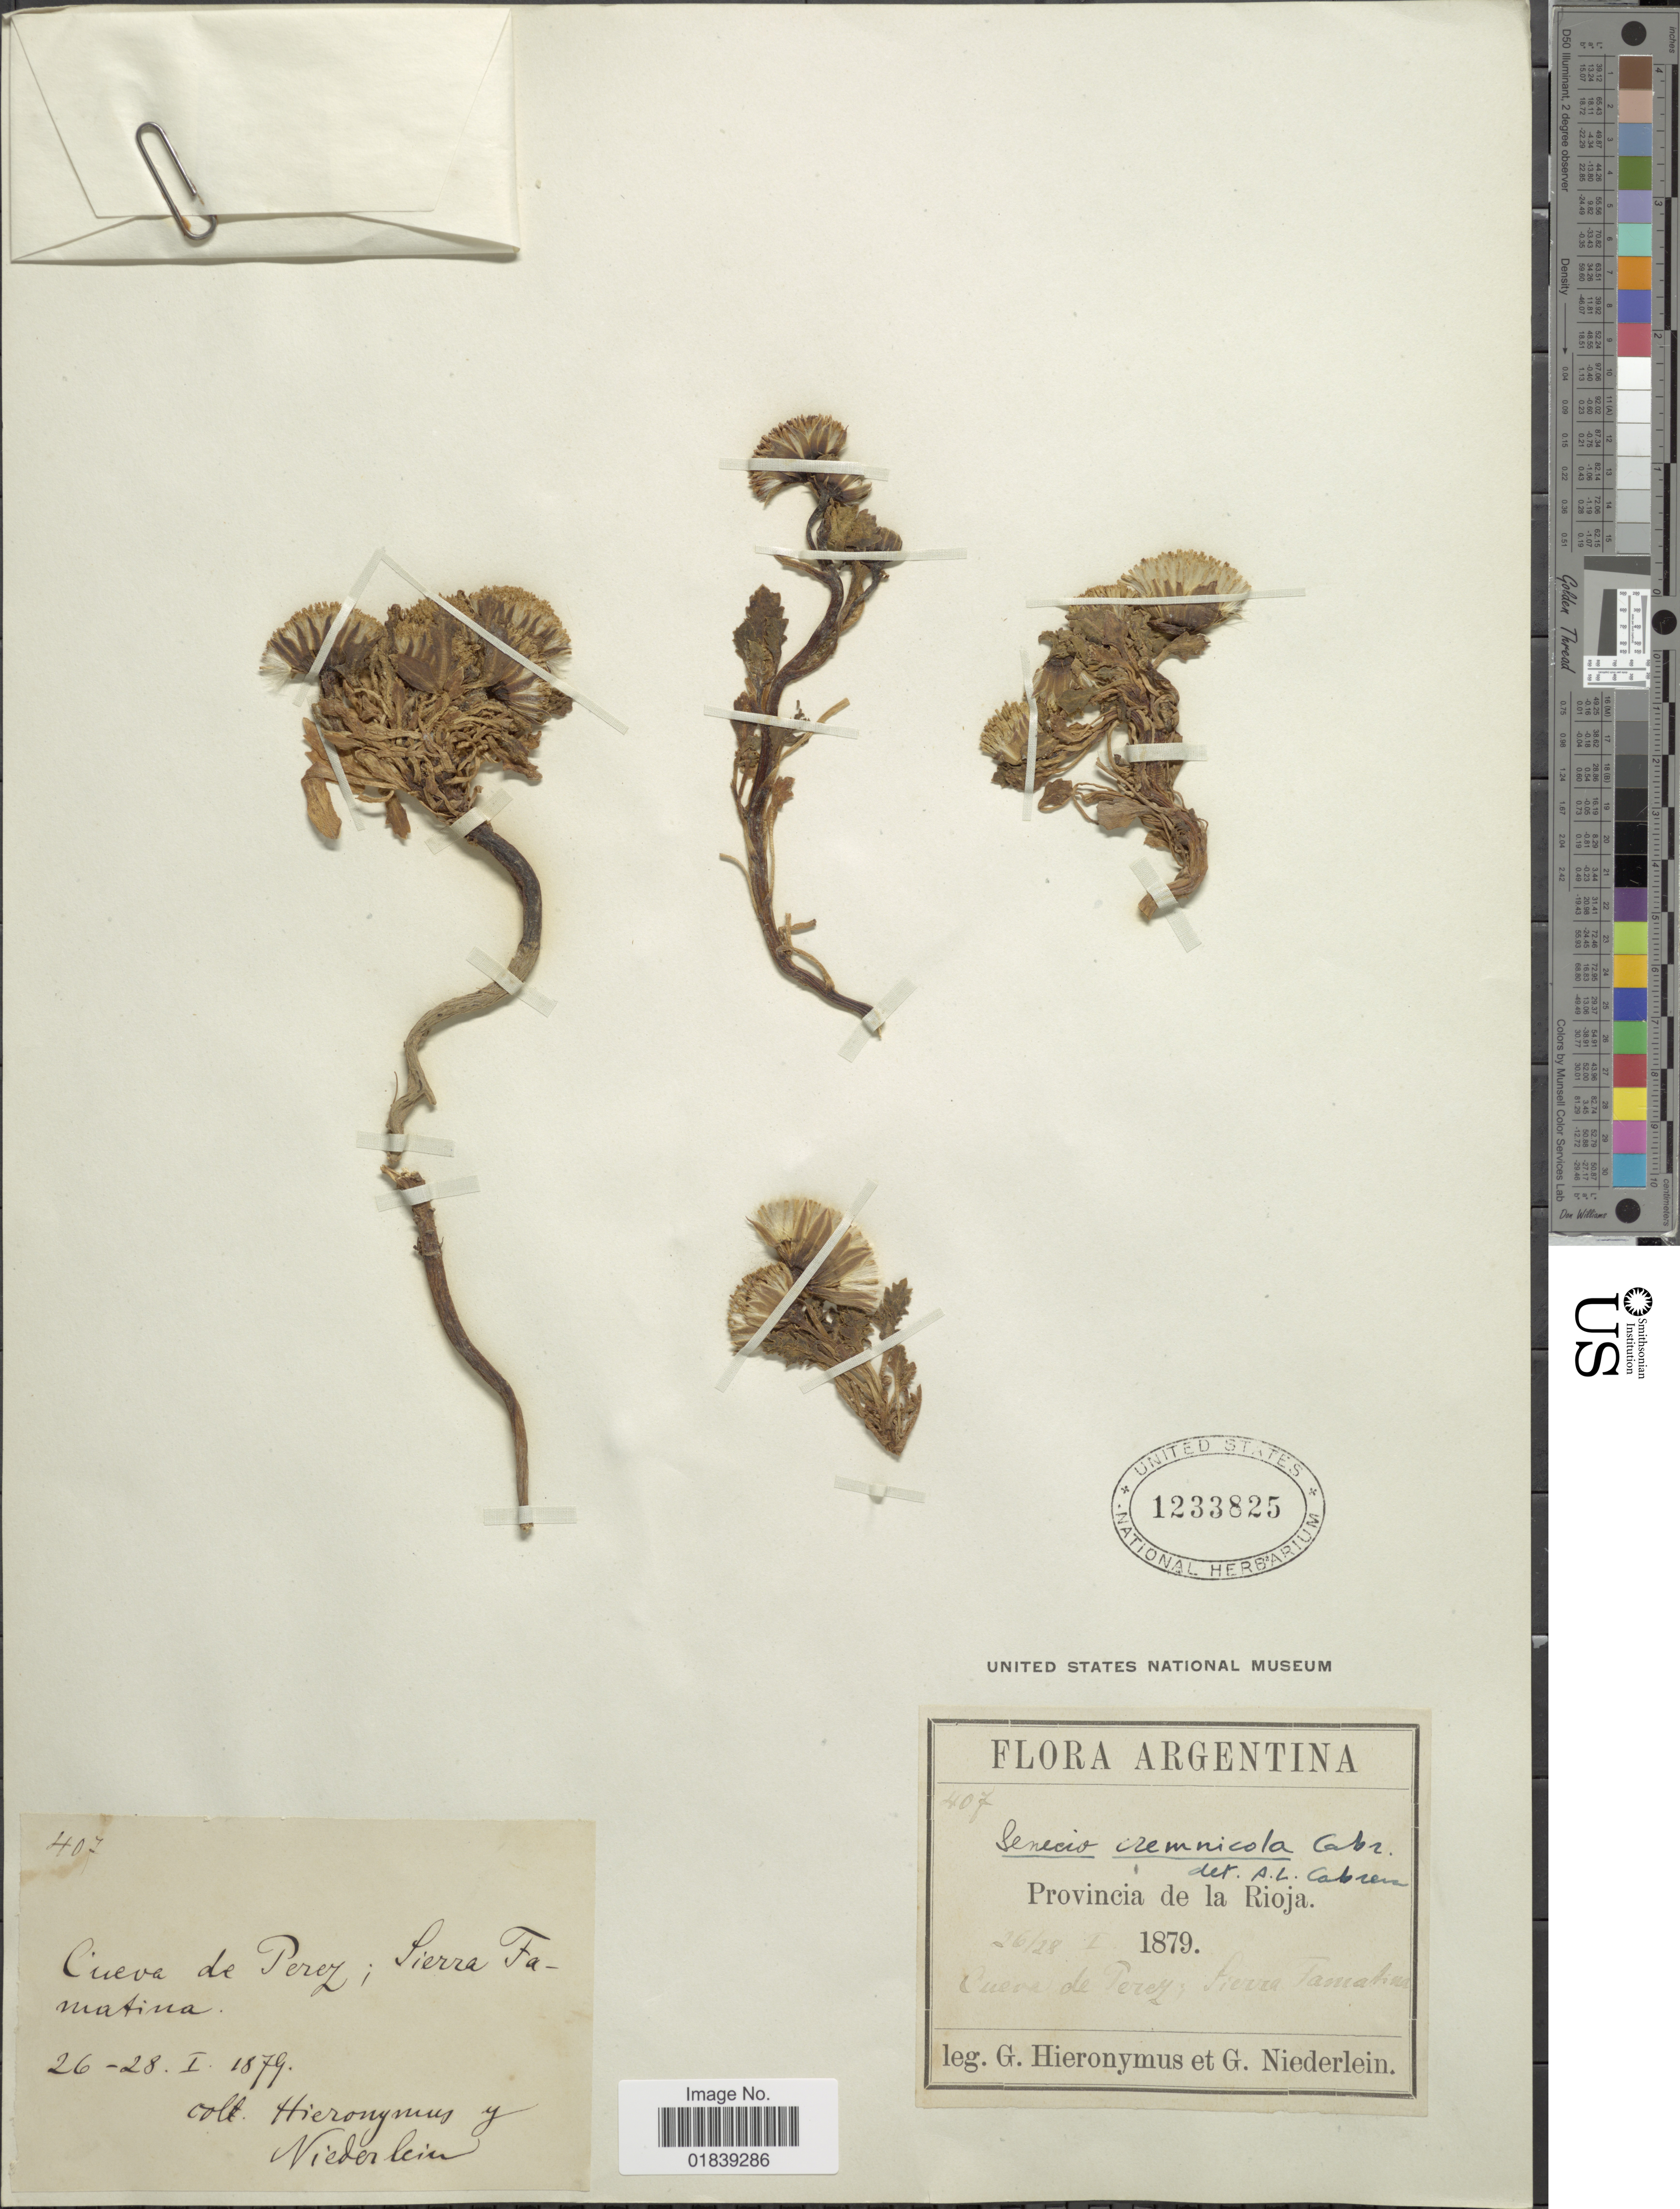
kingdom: Plantae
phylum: Tracheophyta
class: Magnoliopsida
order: Asterales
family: Asteraceae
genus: Senecio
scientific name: Senecio cremnicola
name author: Cabrera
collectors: G. H. Hieronymus & G. Niederlein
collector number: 407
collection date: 1879-01-26/1879-01-28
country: Argentina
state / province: La Rioja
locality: Cueva de Perez, Sierra Famatina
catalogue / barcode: US 1233825